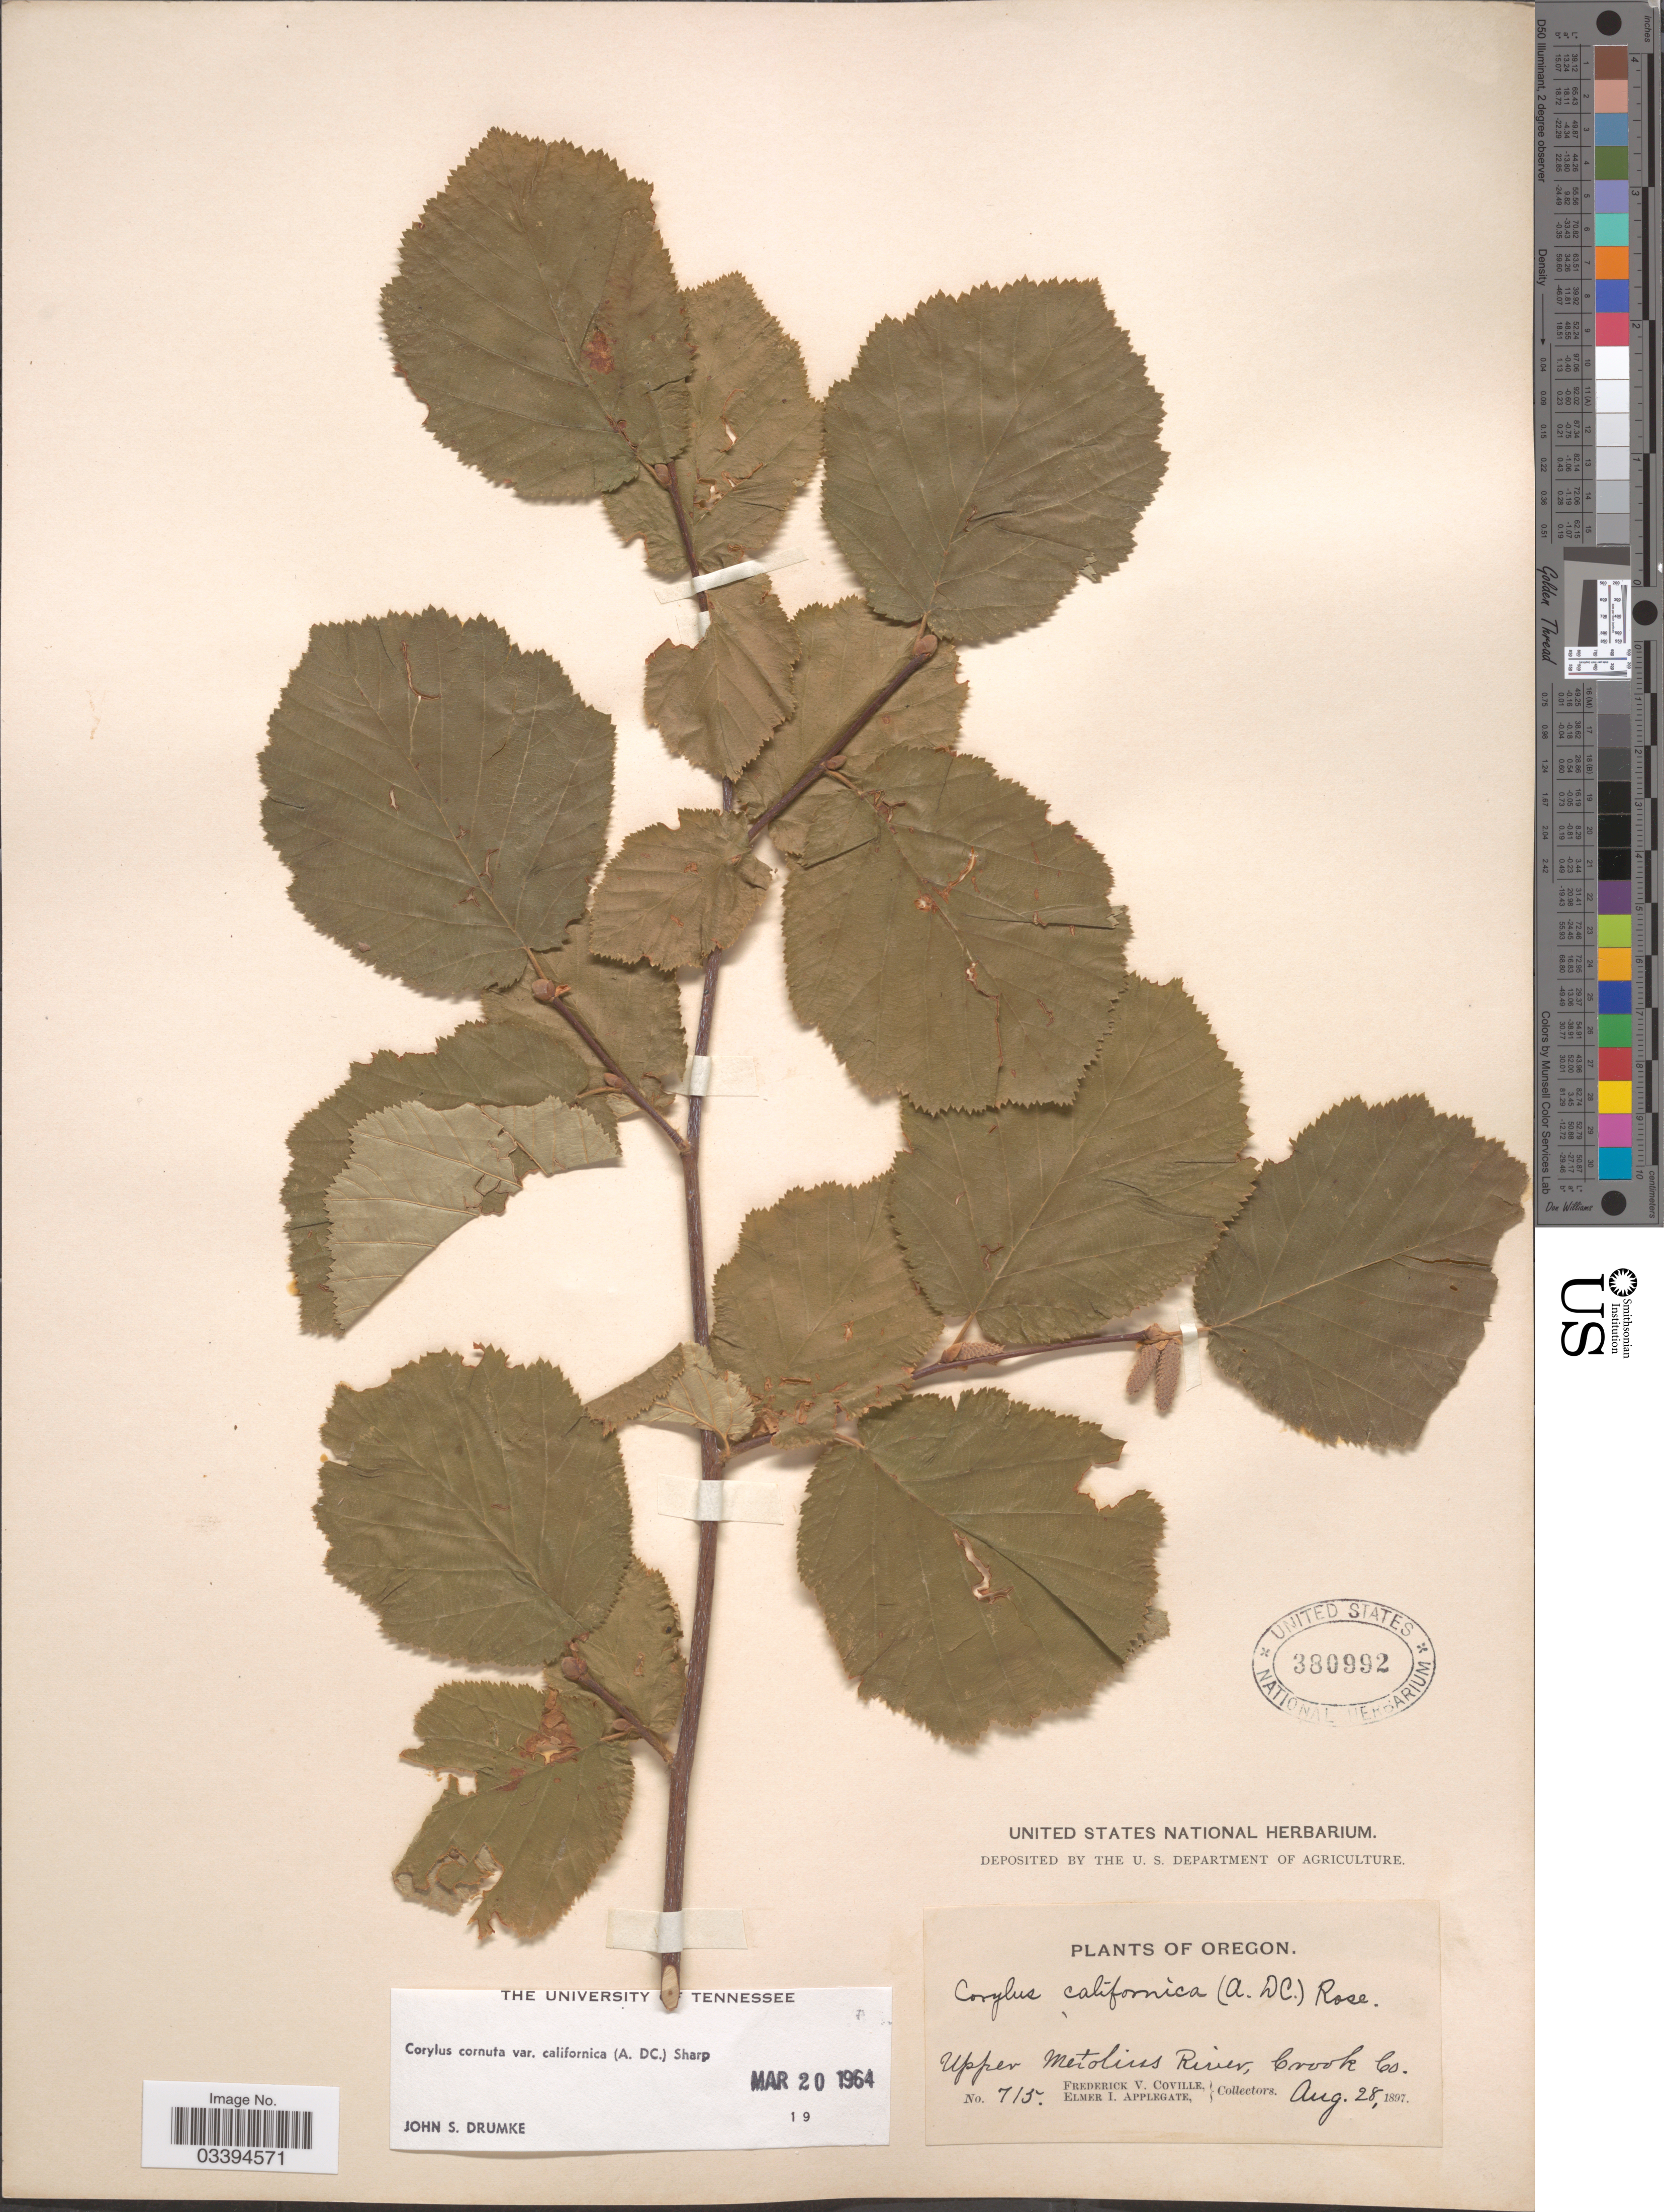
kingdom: Plantae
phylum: Tracheophyta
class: Magnoliopsida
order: Fagales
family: Betulaceae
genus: Corylus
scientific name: Corylus californica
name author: (A. DC.) Rose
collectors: F. V. Coville & E. I. Applegate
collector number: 715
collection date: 1897-08-28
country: United States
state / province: Oregon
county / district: Crook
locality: Upper Metolius River, Crook Co.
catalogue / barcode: US 380992